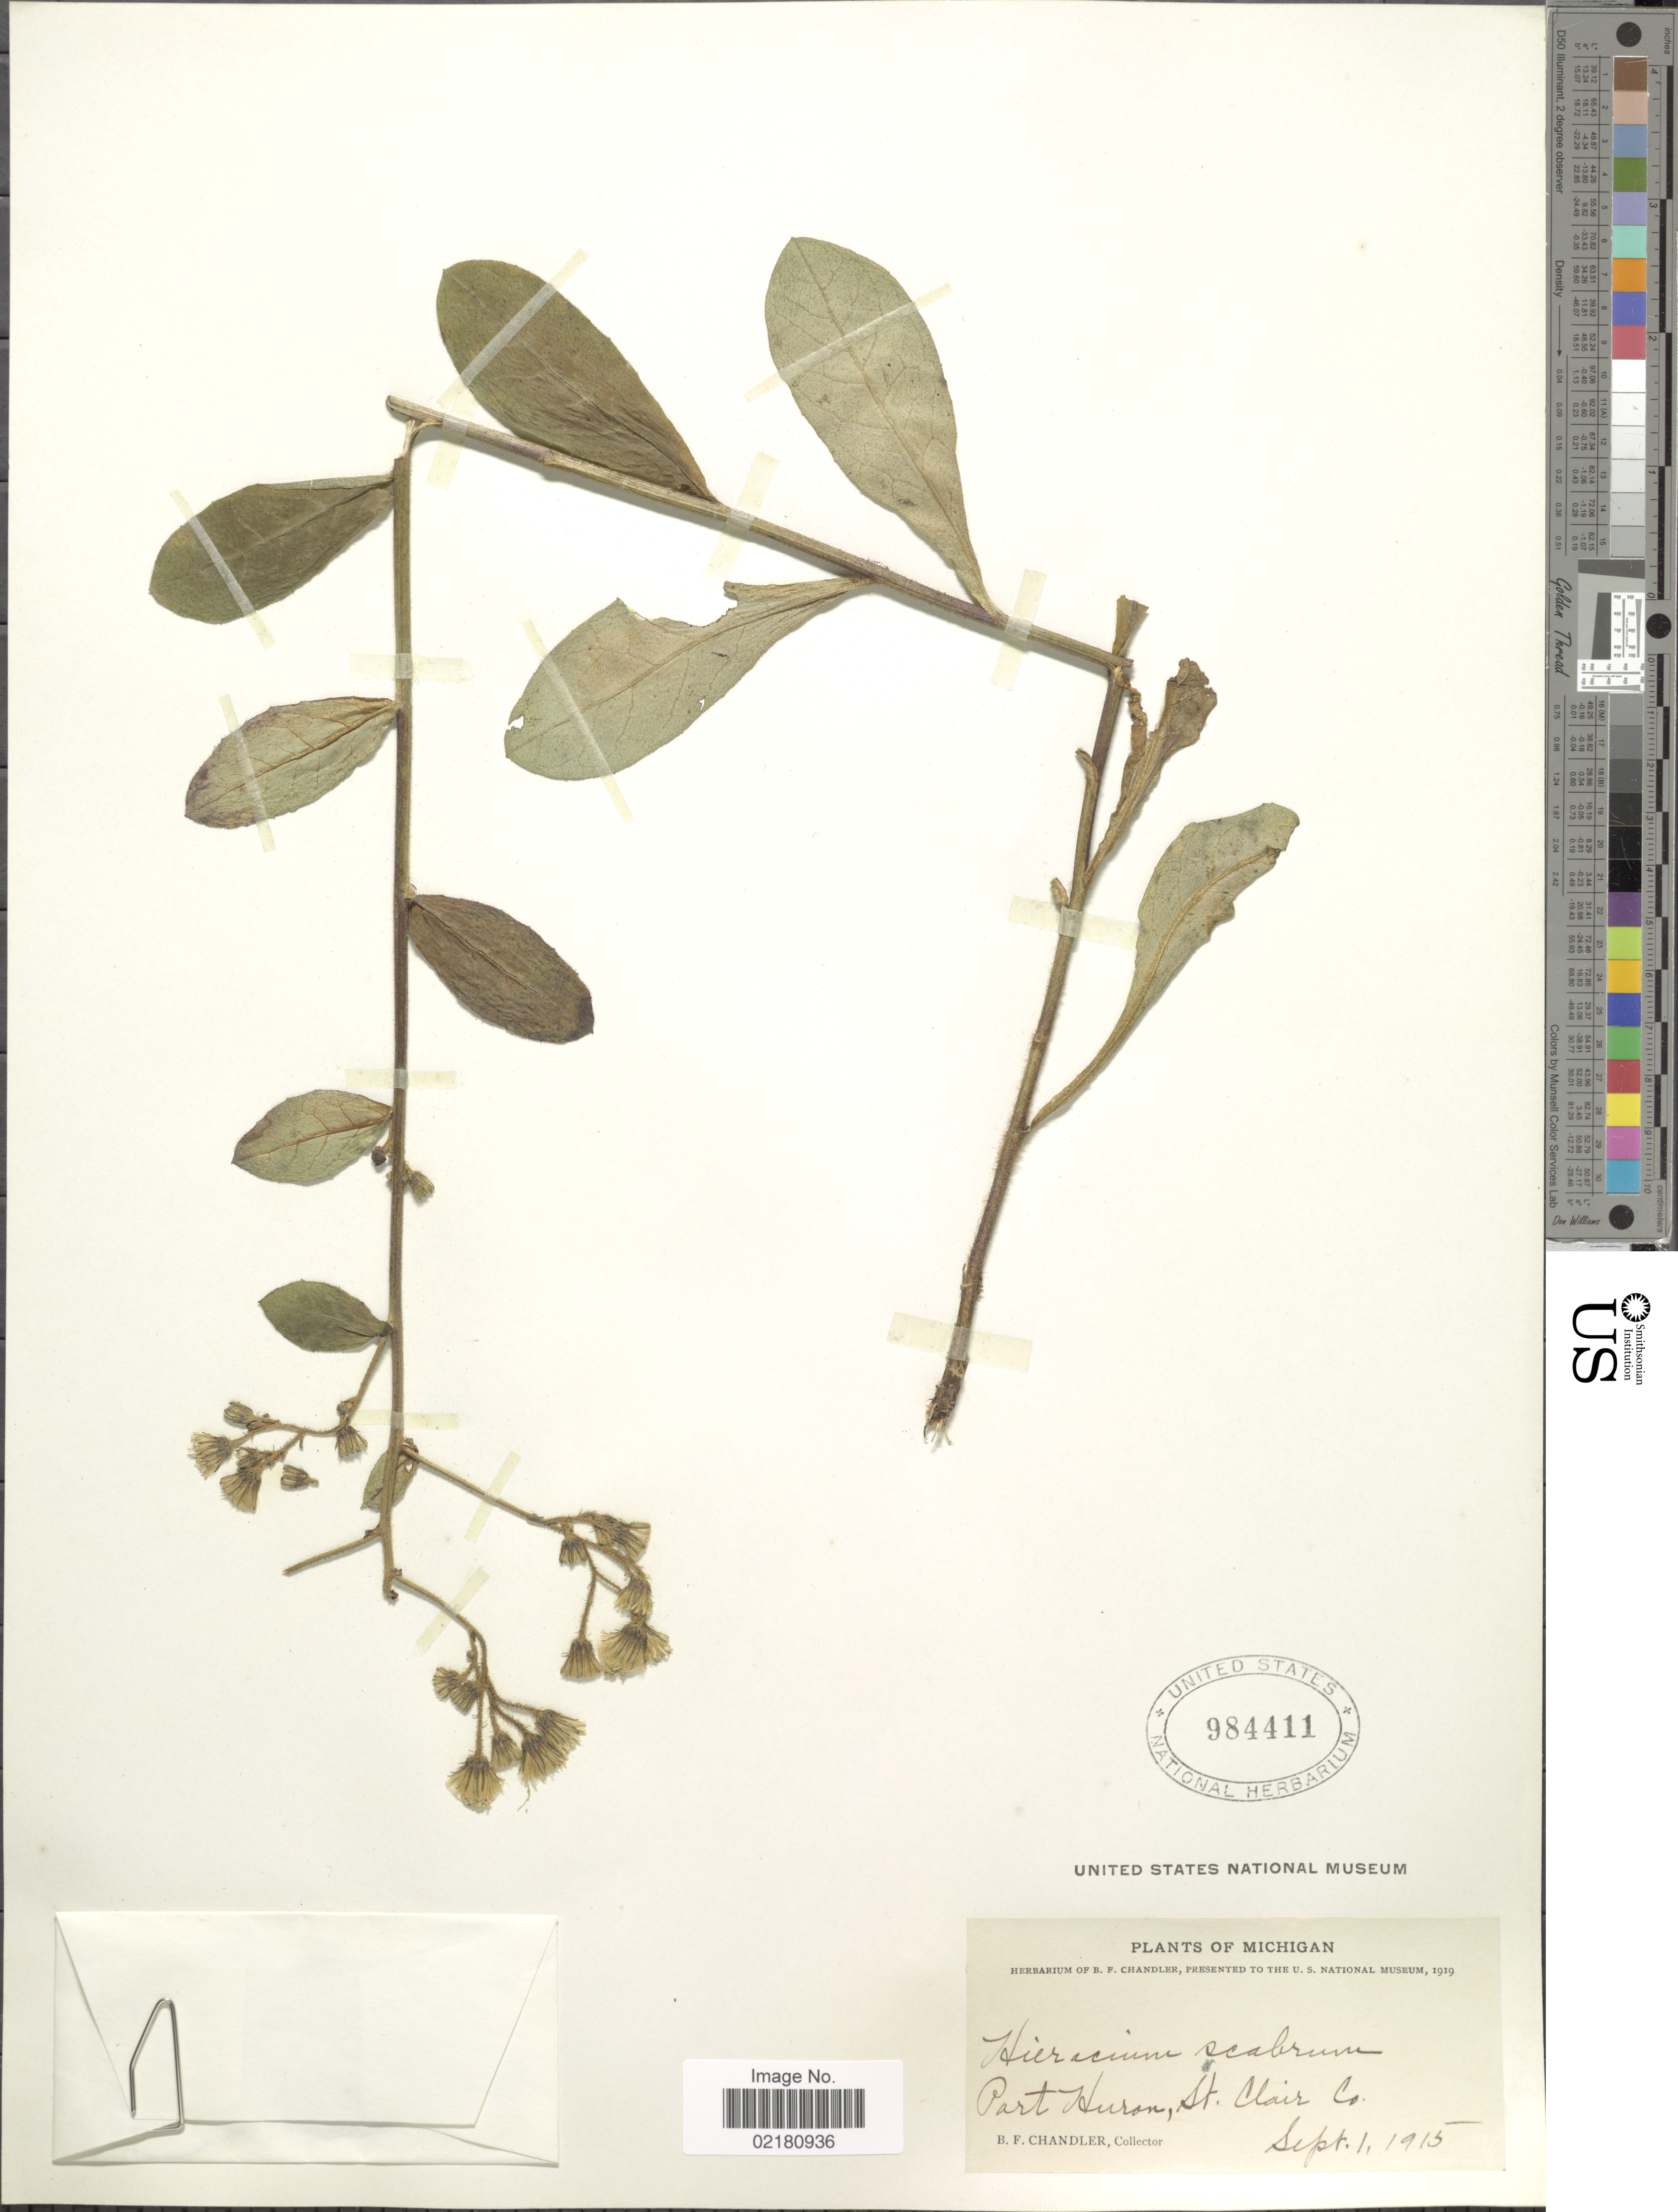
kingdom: Plantae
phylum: Tracheophyta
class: Magnoliopsida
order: Asterales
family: Asteraceae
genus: Pilosella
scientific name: Pilosella verruculata subsp. verruculata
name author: (Link) Soják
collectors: B. F. Chandler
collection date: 1915-09-01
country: United States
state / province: Michigan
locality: Port Huron, st. Clair Co.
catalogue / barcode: US 984411